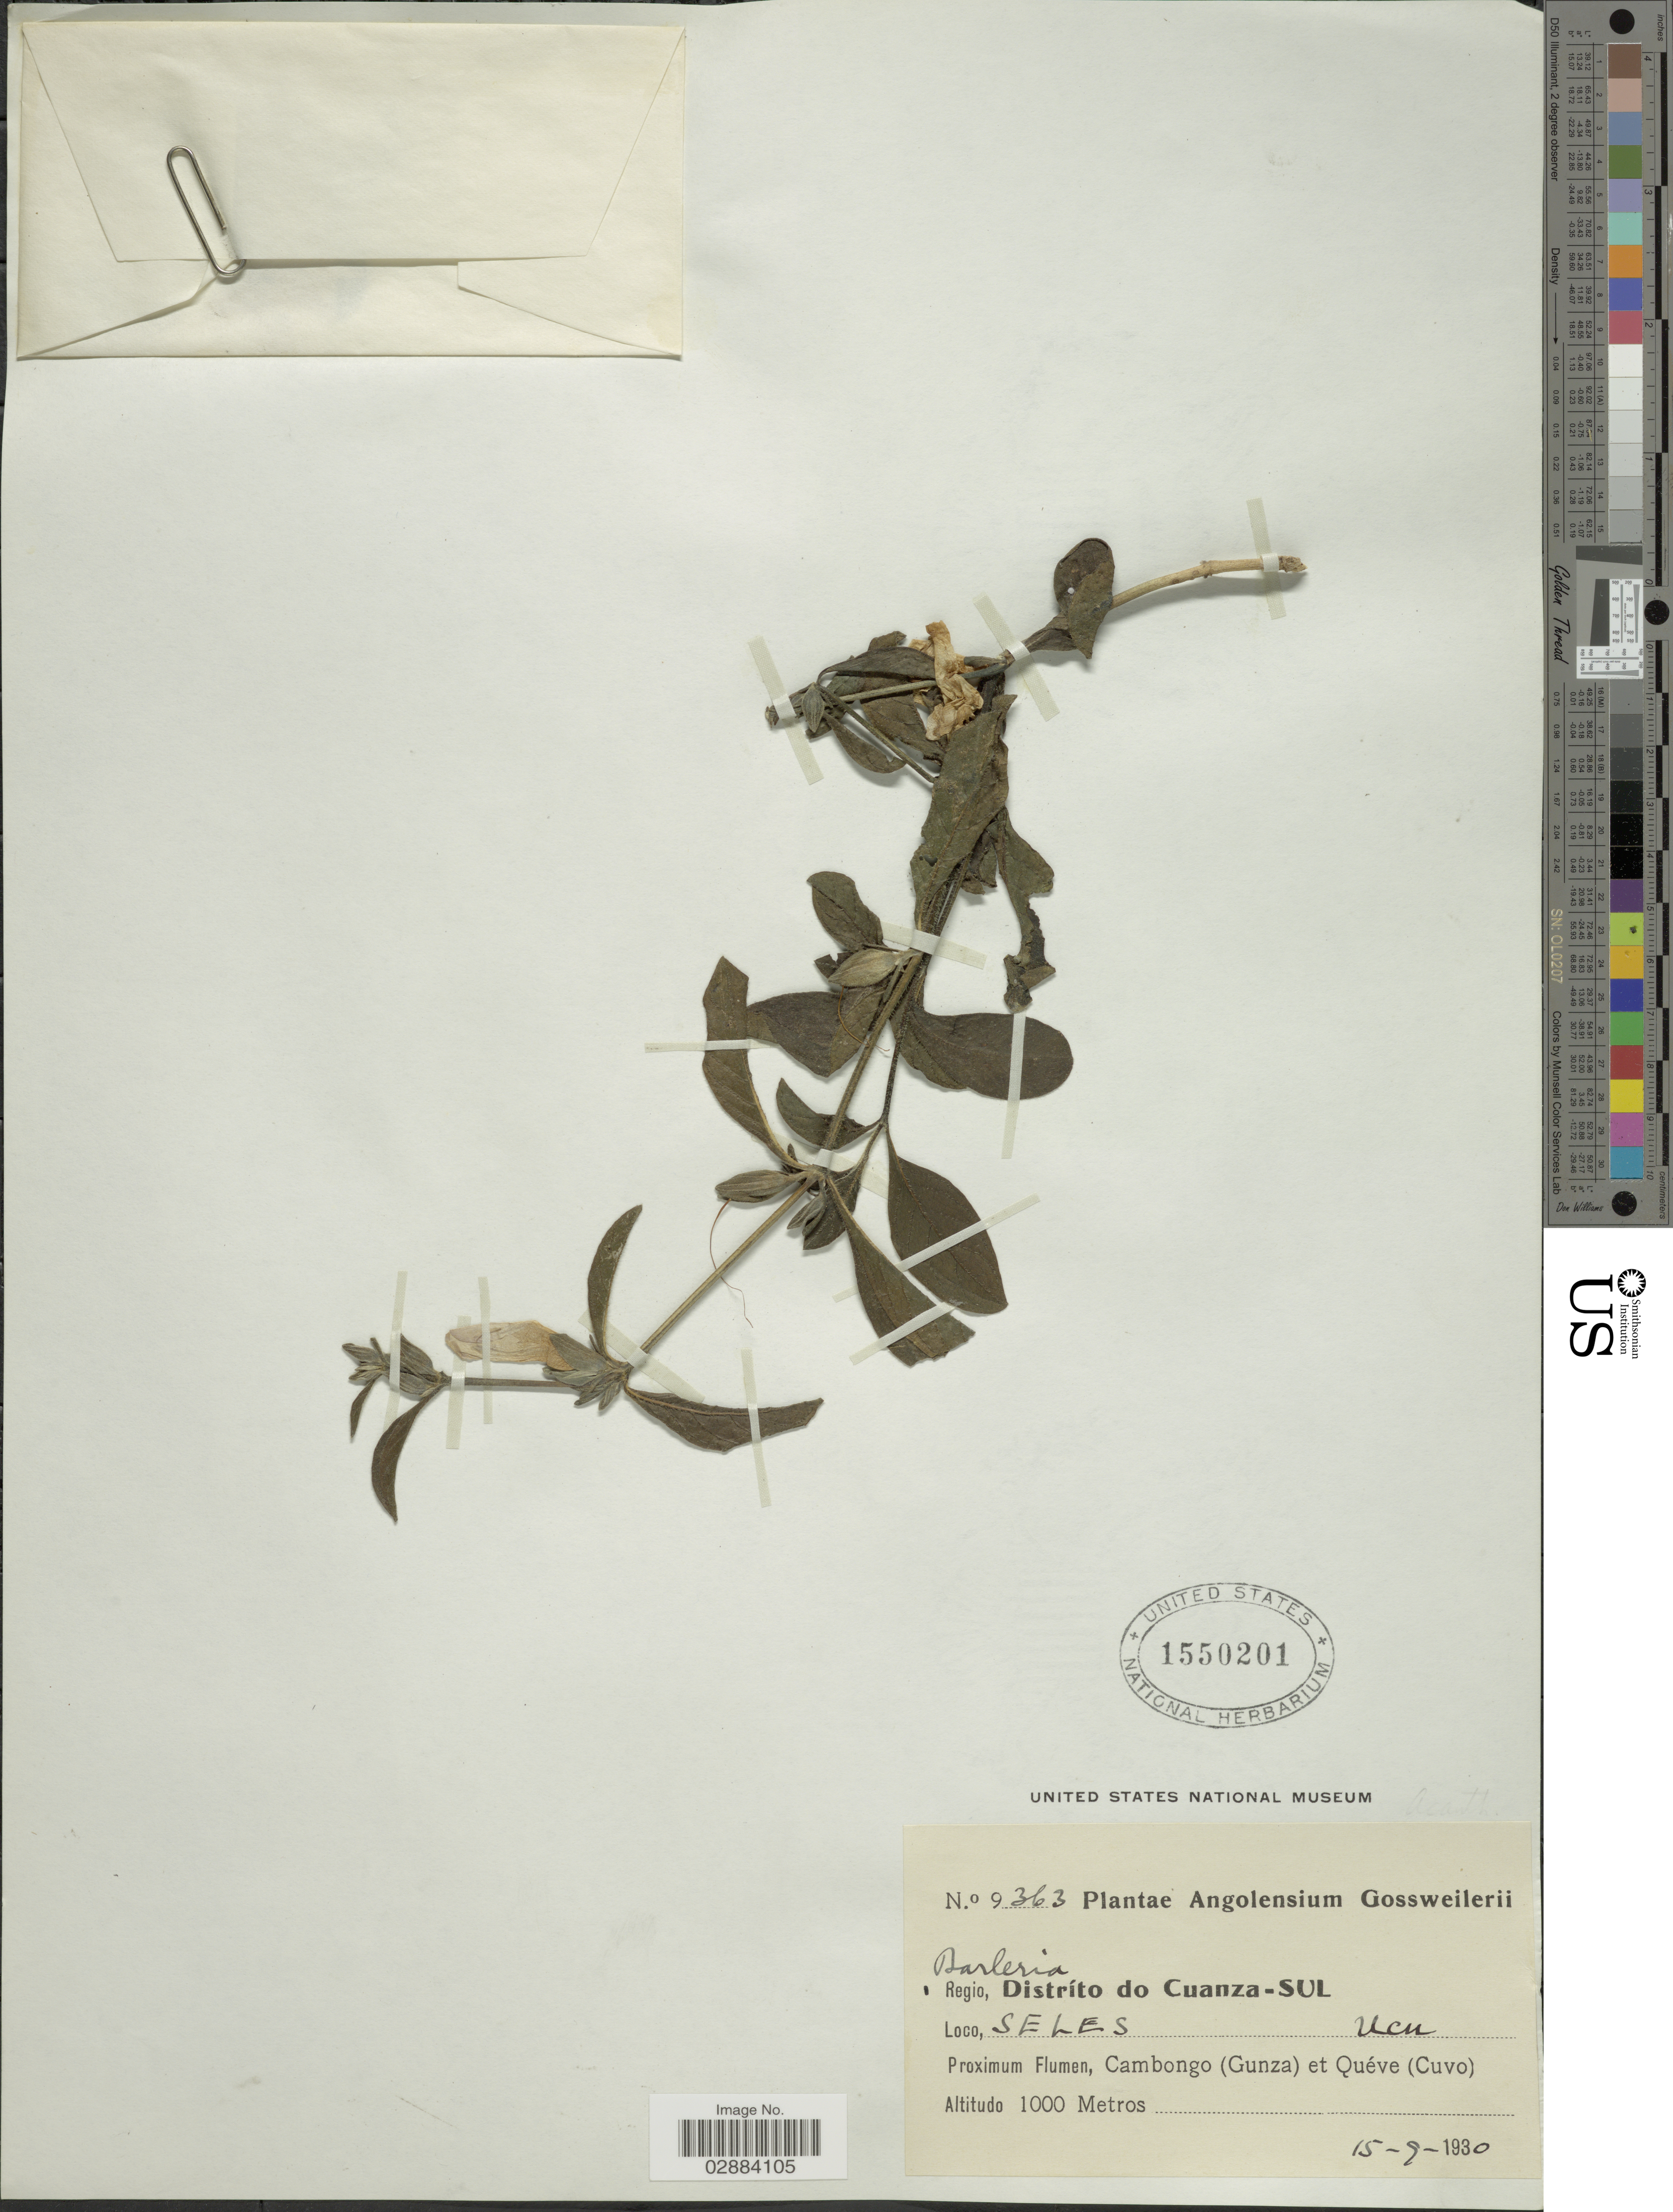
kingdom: Plantae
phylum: Tracheophyta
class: Magnoliopsida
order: Lamiales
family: Acanthaceae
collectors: -. Gossweiler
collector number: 9363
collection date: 1930-09-15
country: Angola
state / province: Cuanza Sul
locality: Regio, Distrito do Cuanza-Sul. Seles. Ucu. Proximum flumen, Cambongo (Gunza) et Quéve (Cuvo).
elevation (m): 1000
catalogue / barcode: US 1550201